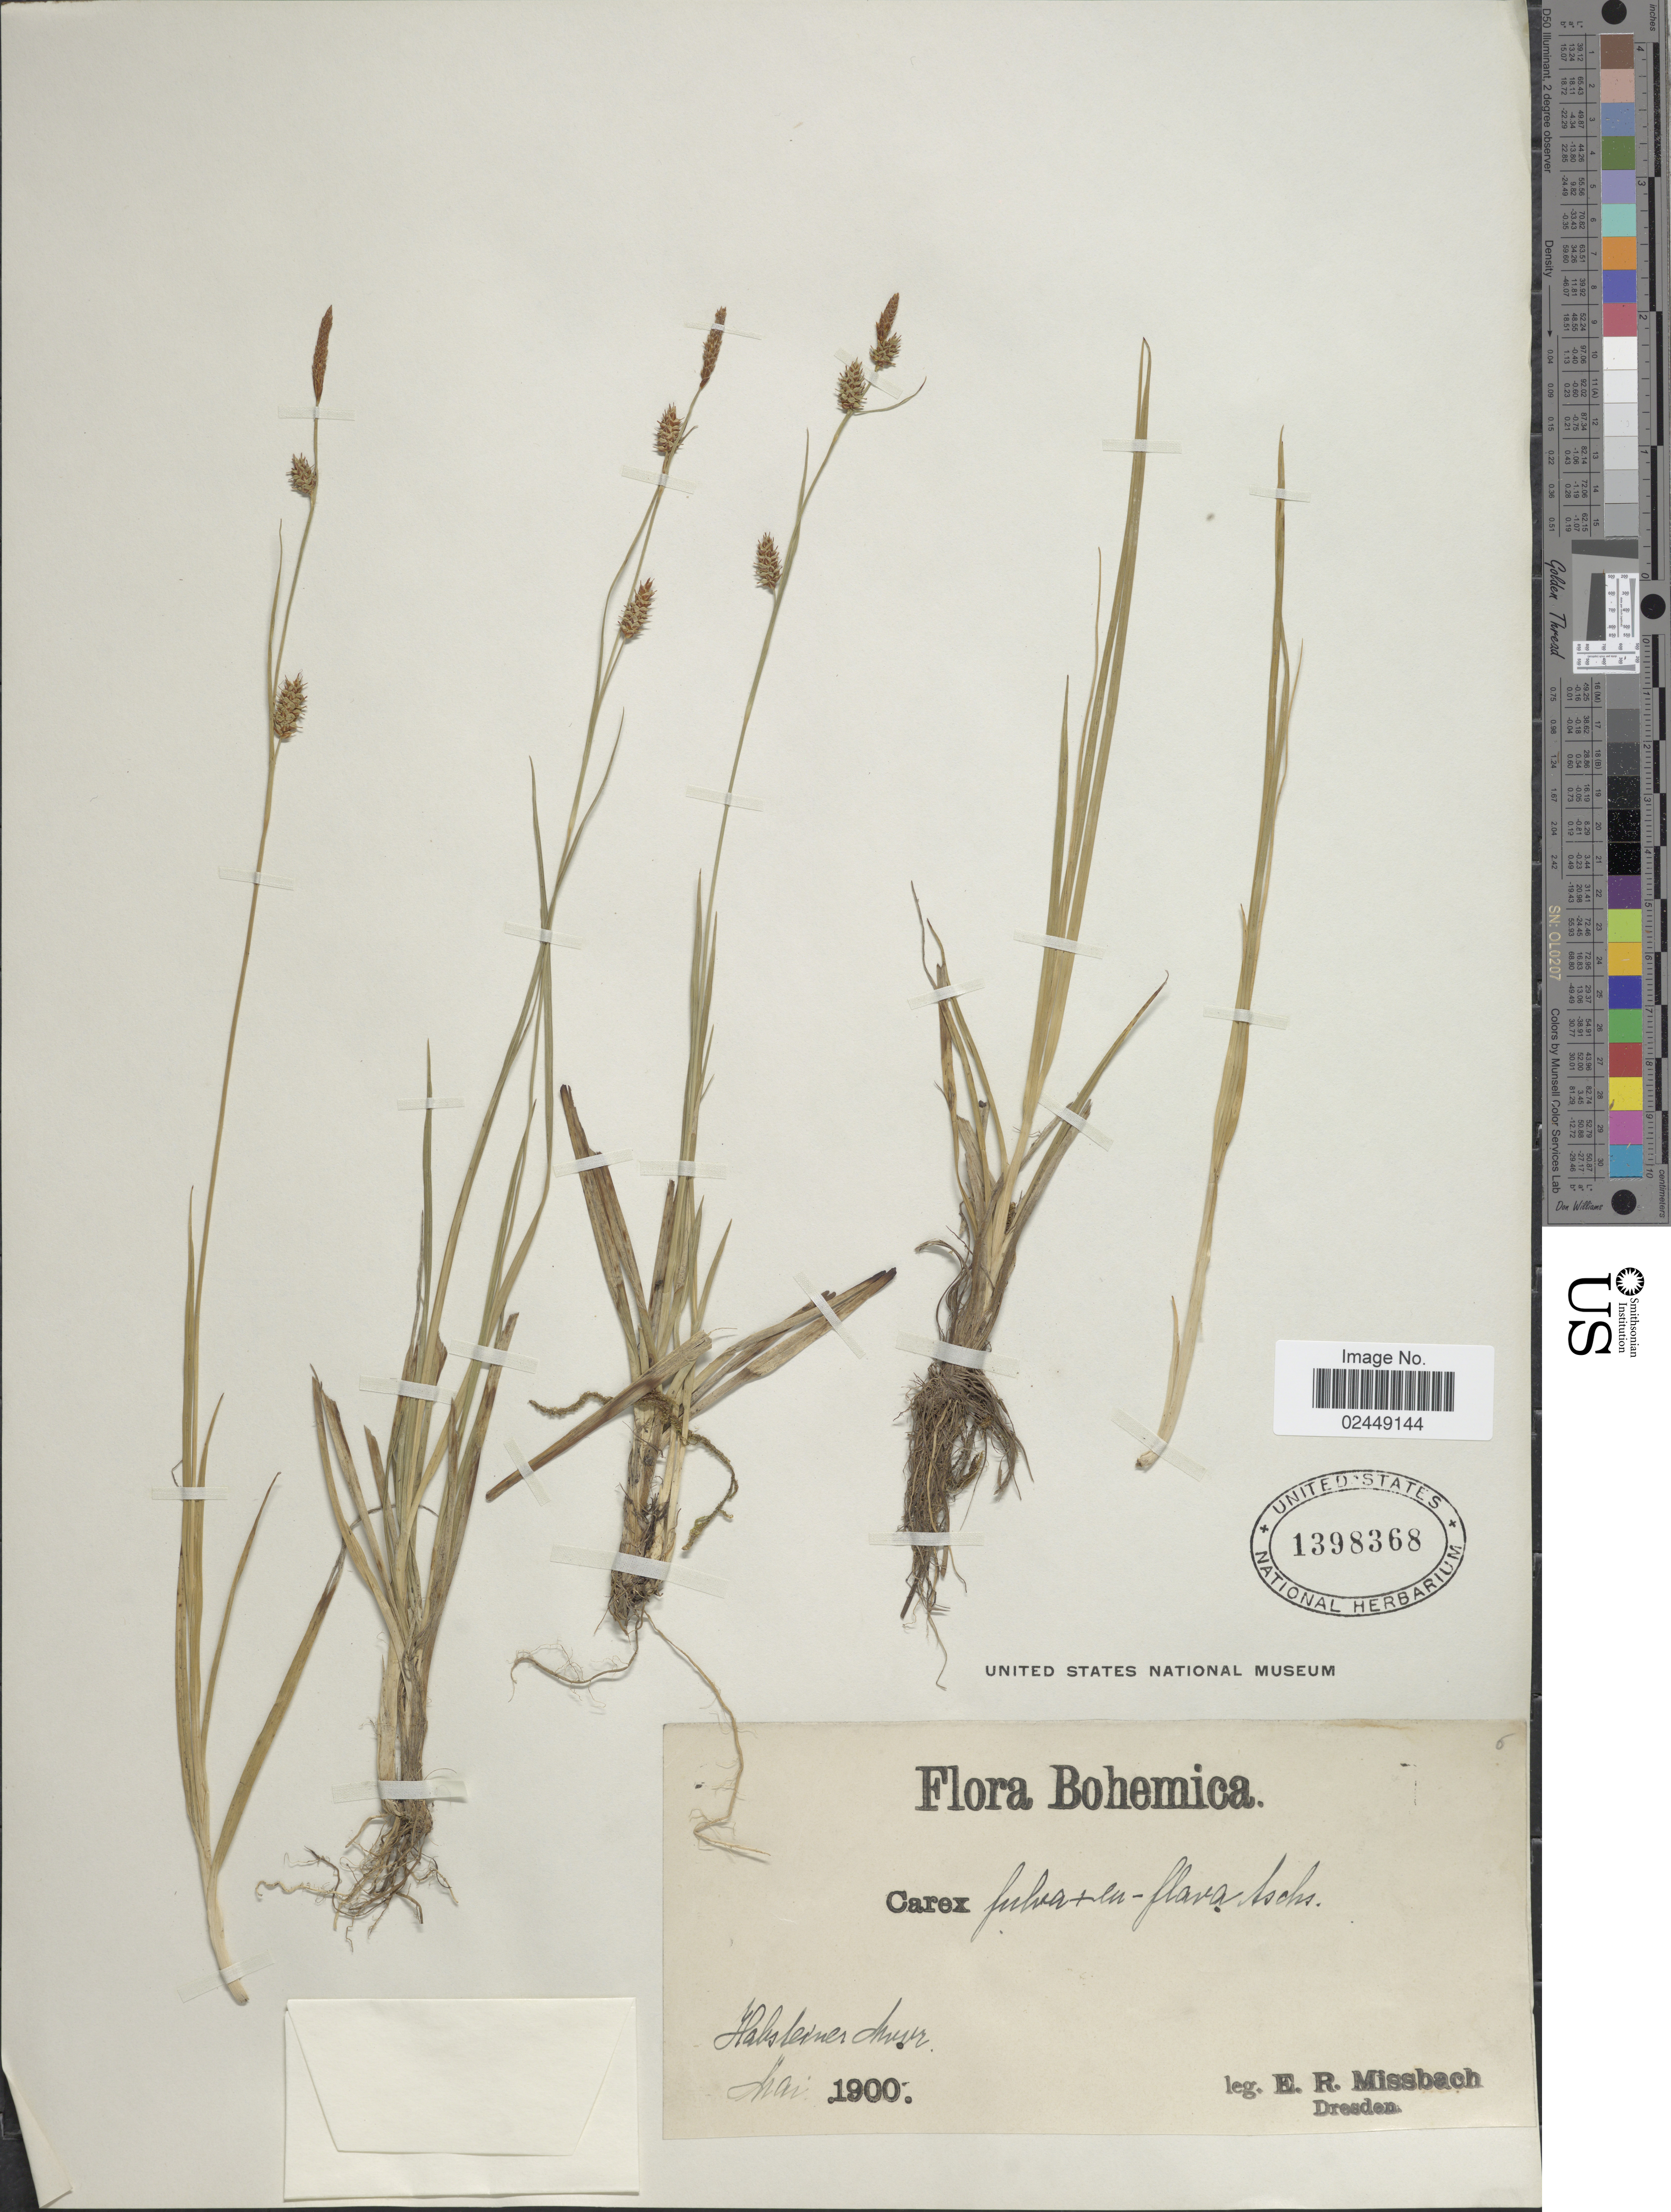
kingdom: Plantae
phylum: Tracheophyta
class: Liliopsida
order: Poales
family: Cyperaceae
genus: Carex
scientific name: Carex x fulva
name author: Gooden.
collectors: E. Missbach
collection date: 1900-05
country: Germany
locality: Bohemica, Halsteiner Mur. [interpreted]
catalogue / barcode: US 1398368